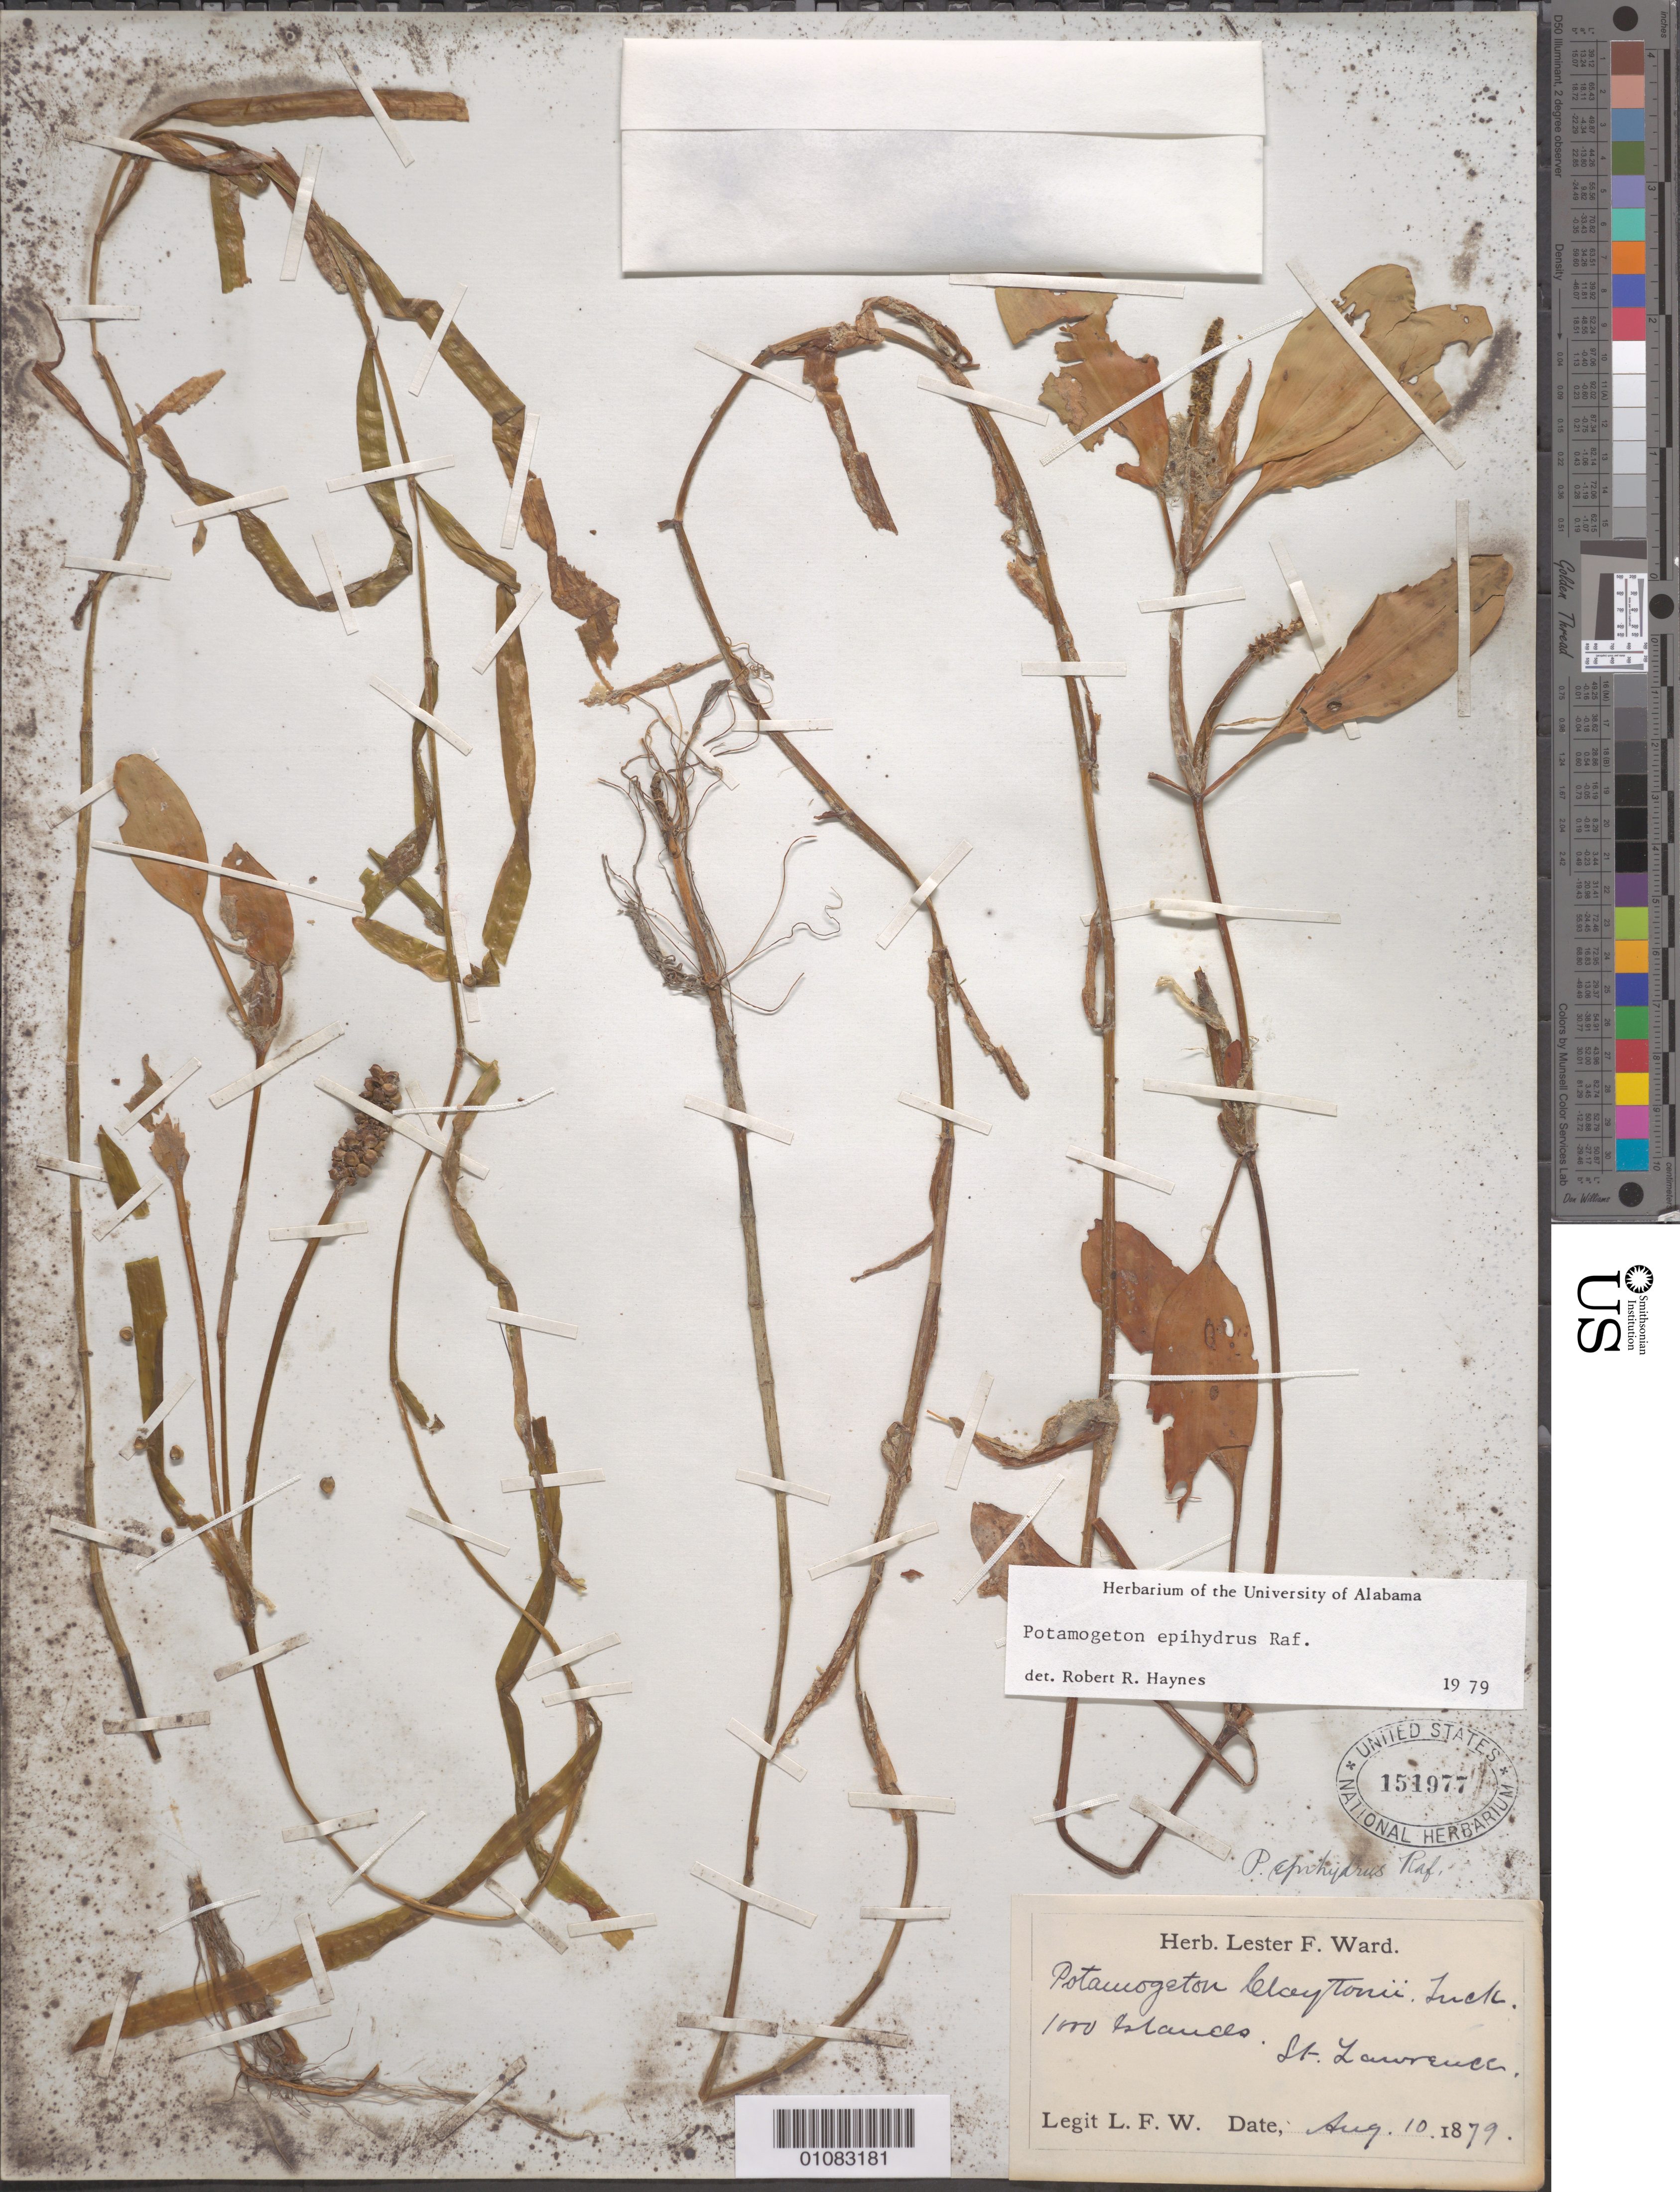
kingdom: Plantae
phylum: Tracheophyta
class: Liliopsida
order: Alismatales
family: Potamogetonaceae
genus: Potamogeton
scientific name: Potamogeton epihydrus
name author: Raf.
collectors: L. F. Ward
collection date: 1879-08-10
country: United States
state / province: New York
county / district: St. Lawrence County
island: Thousand Islands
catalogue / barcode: US 151977